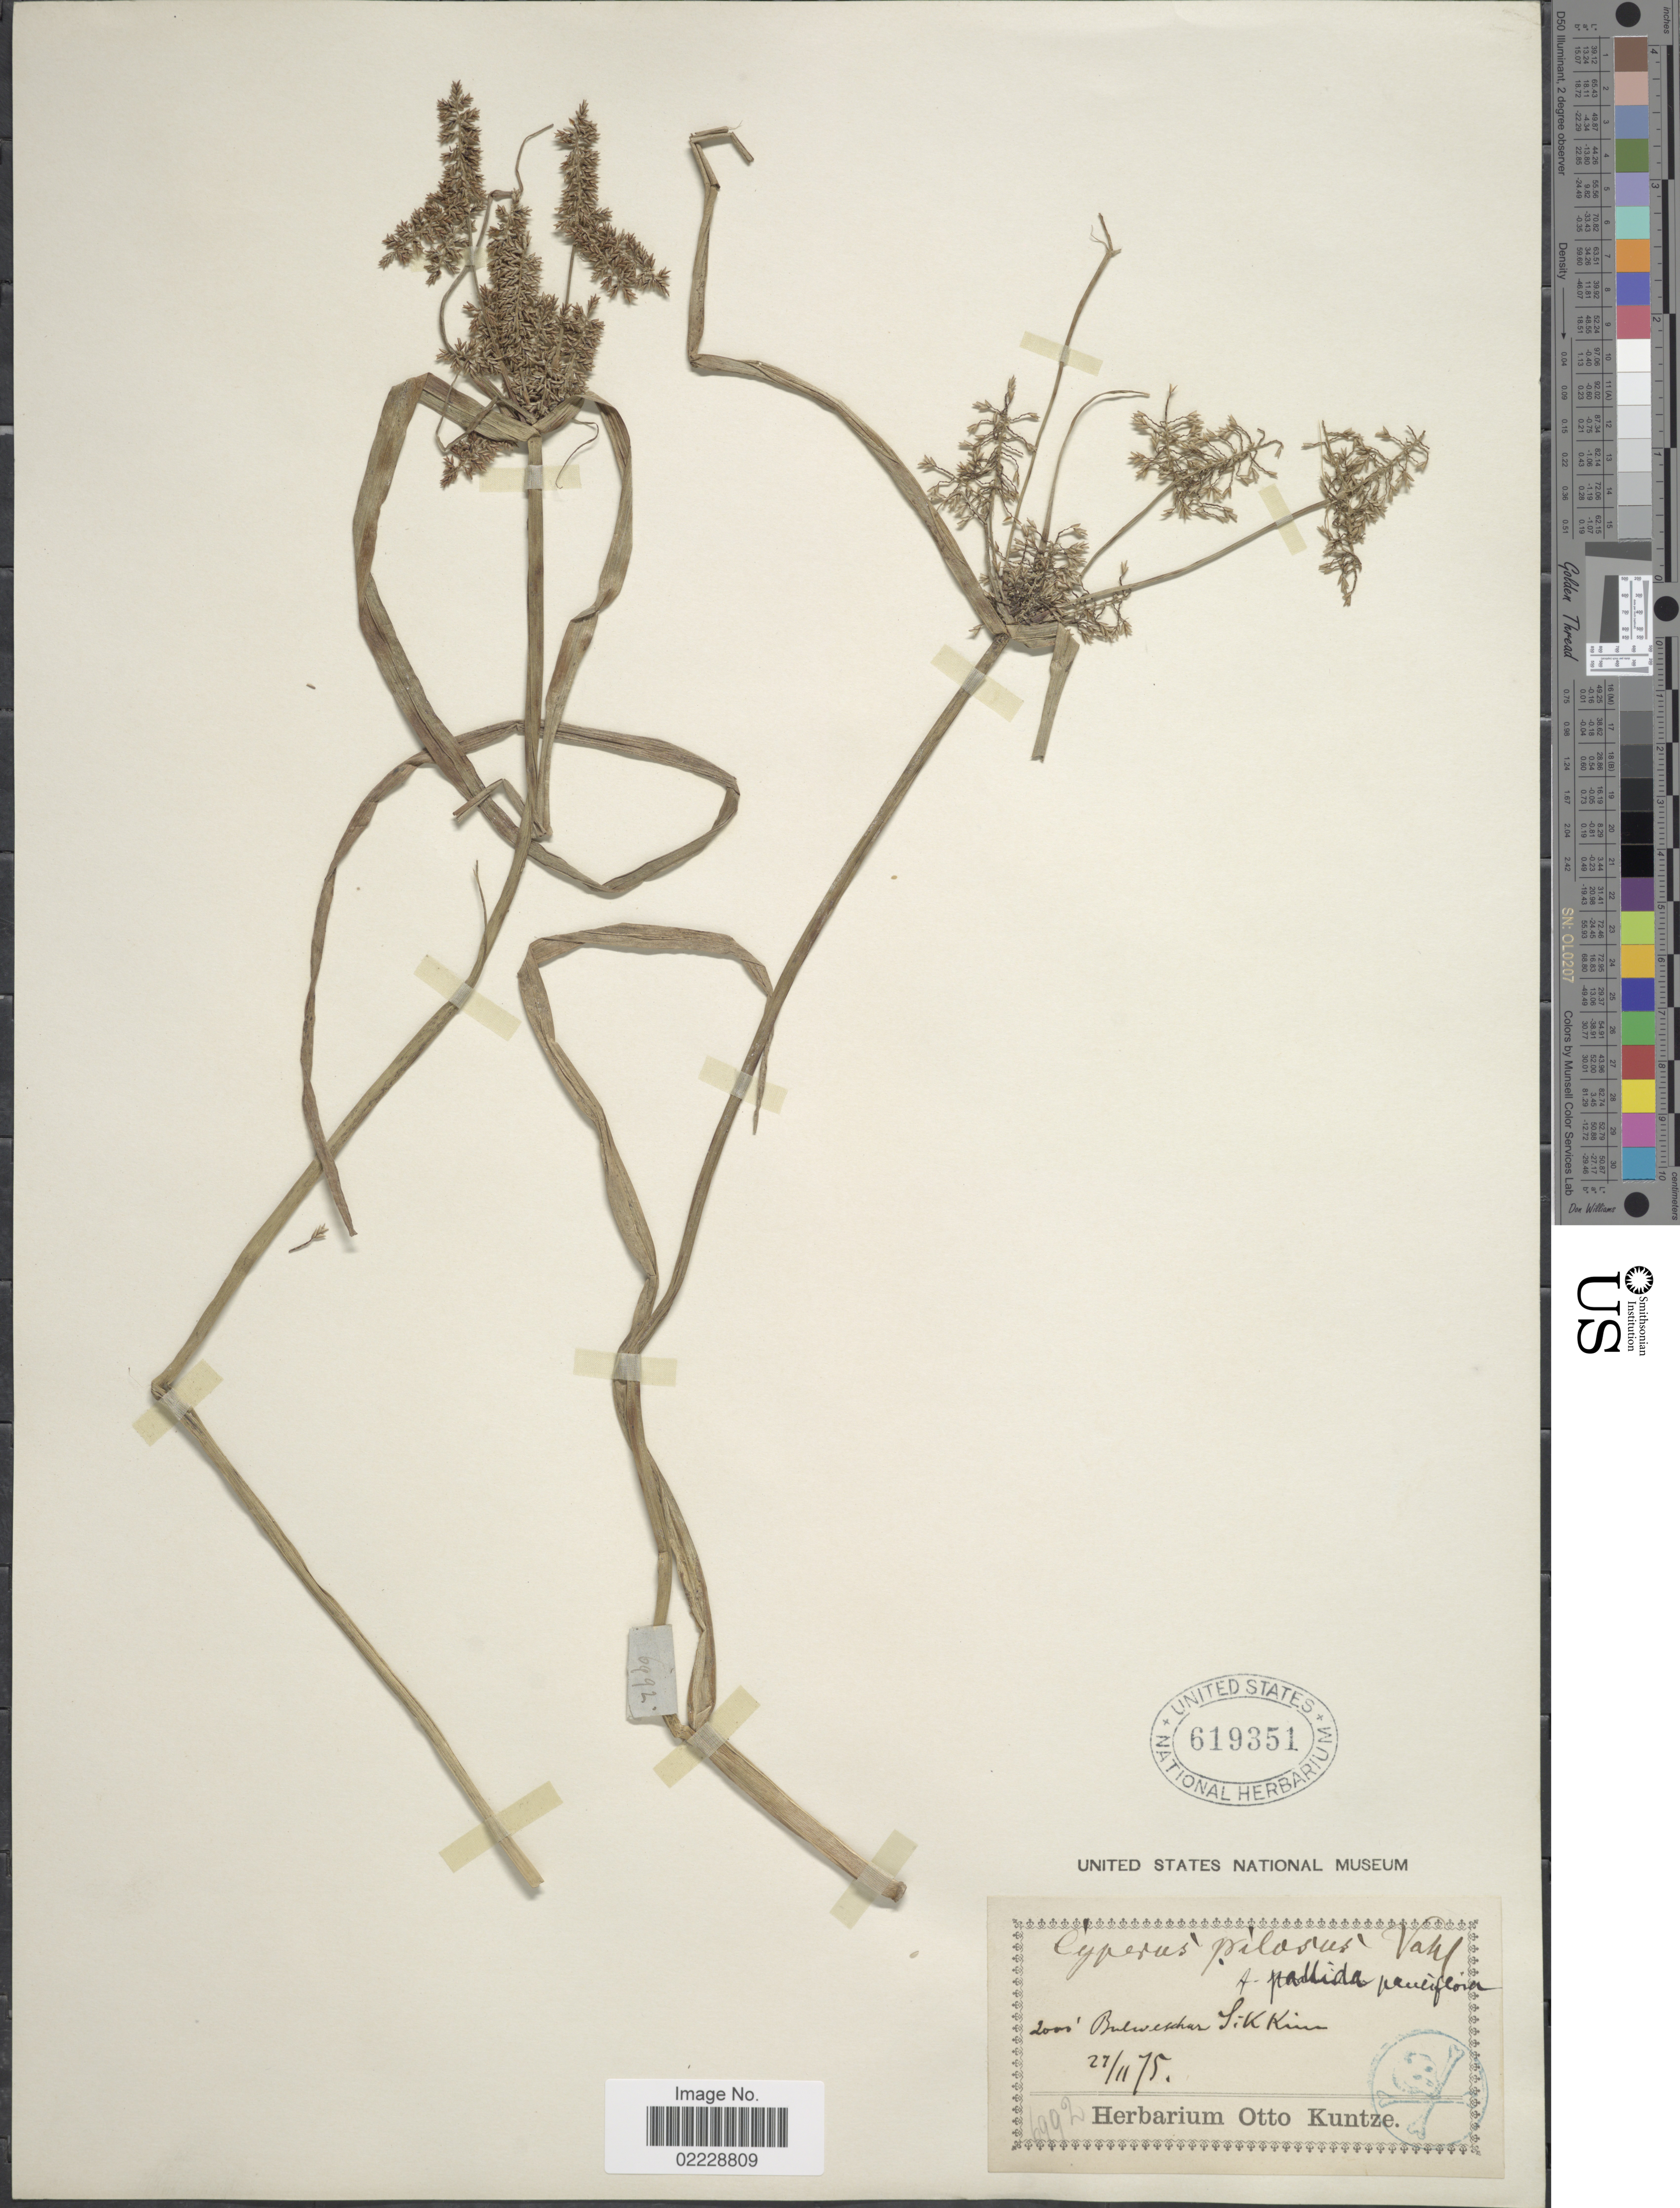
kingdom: Plantae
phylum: Tracheophyta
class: Liliopsida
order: Poales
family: Cyperaceae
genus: Cyperus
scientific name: Cyperus pilosus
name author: Vahl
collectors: ex herb. Otto Kuntze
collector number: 6992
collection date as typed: Transcribed d/m/y: 27/11/75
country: India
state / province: Sikkim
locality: Bulweschar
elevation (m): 610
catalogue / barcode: US 619351